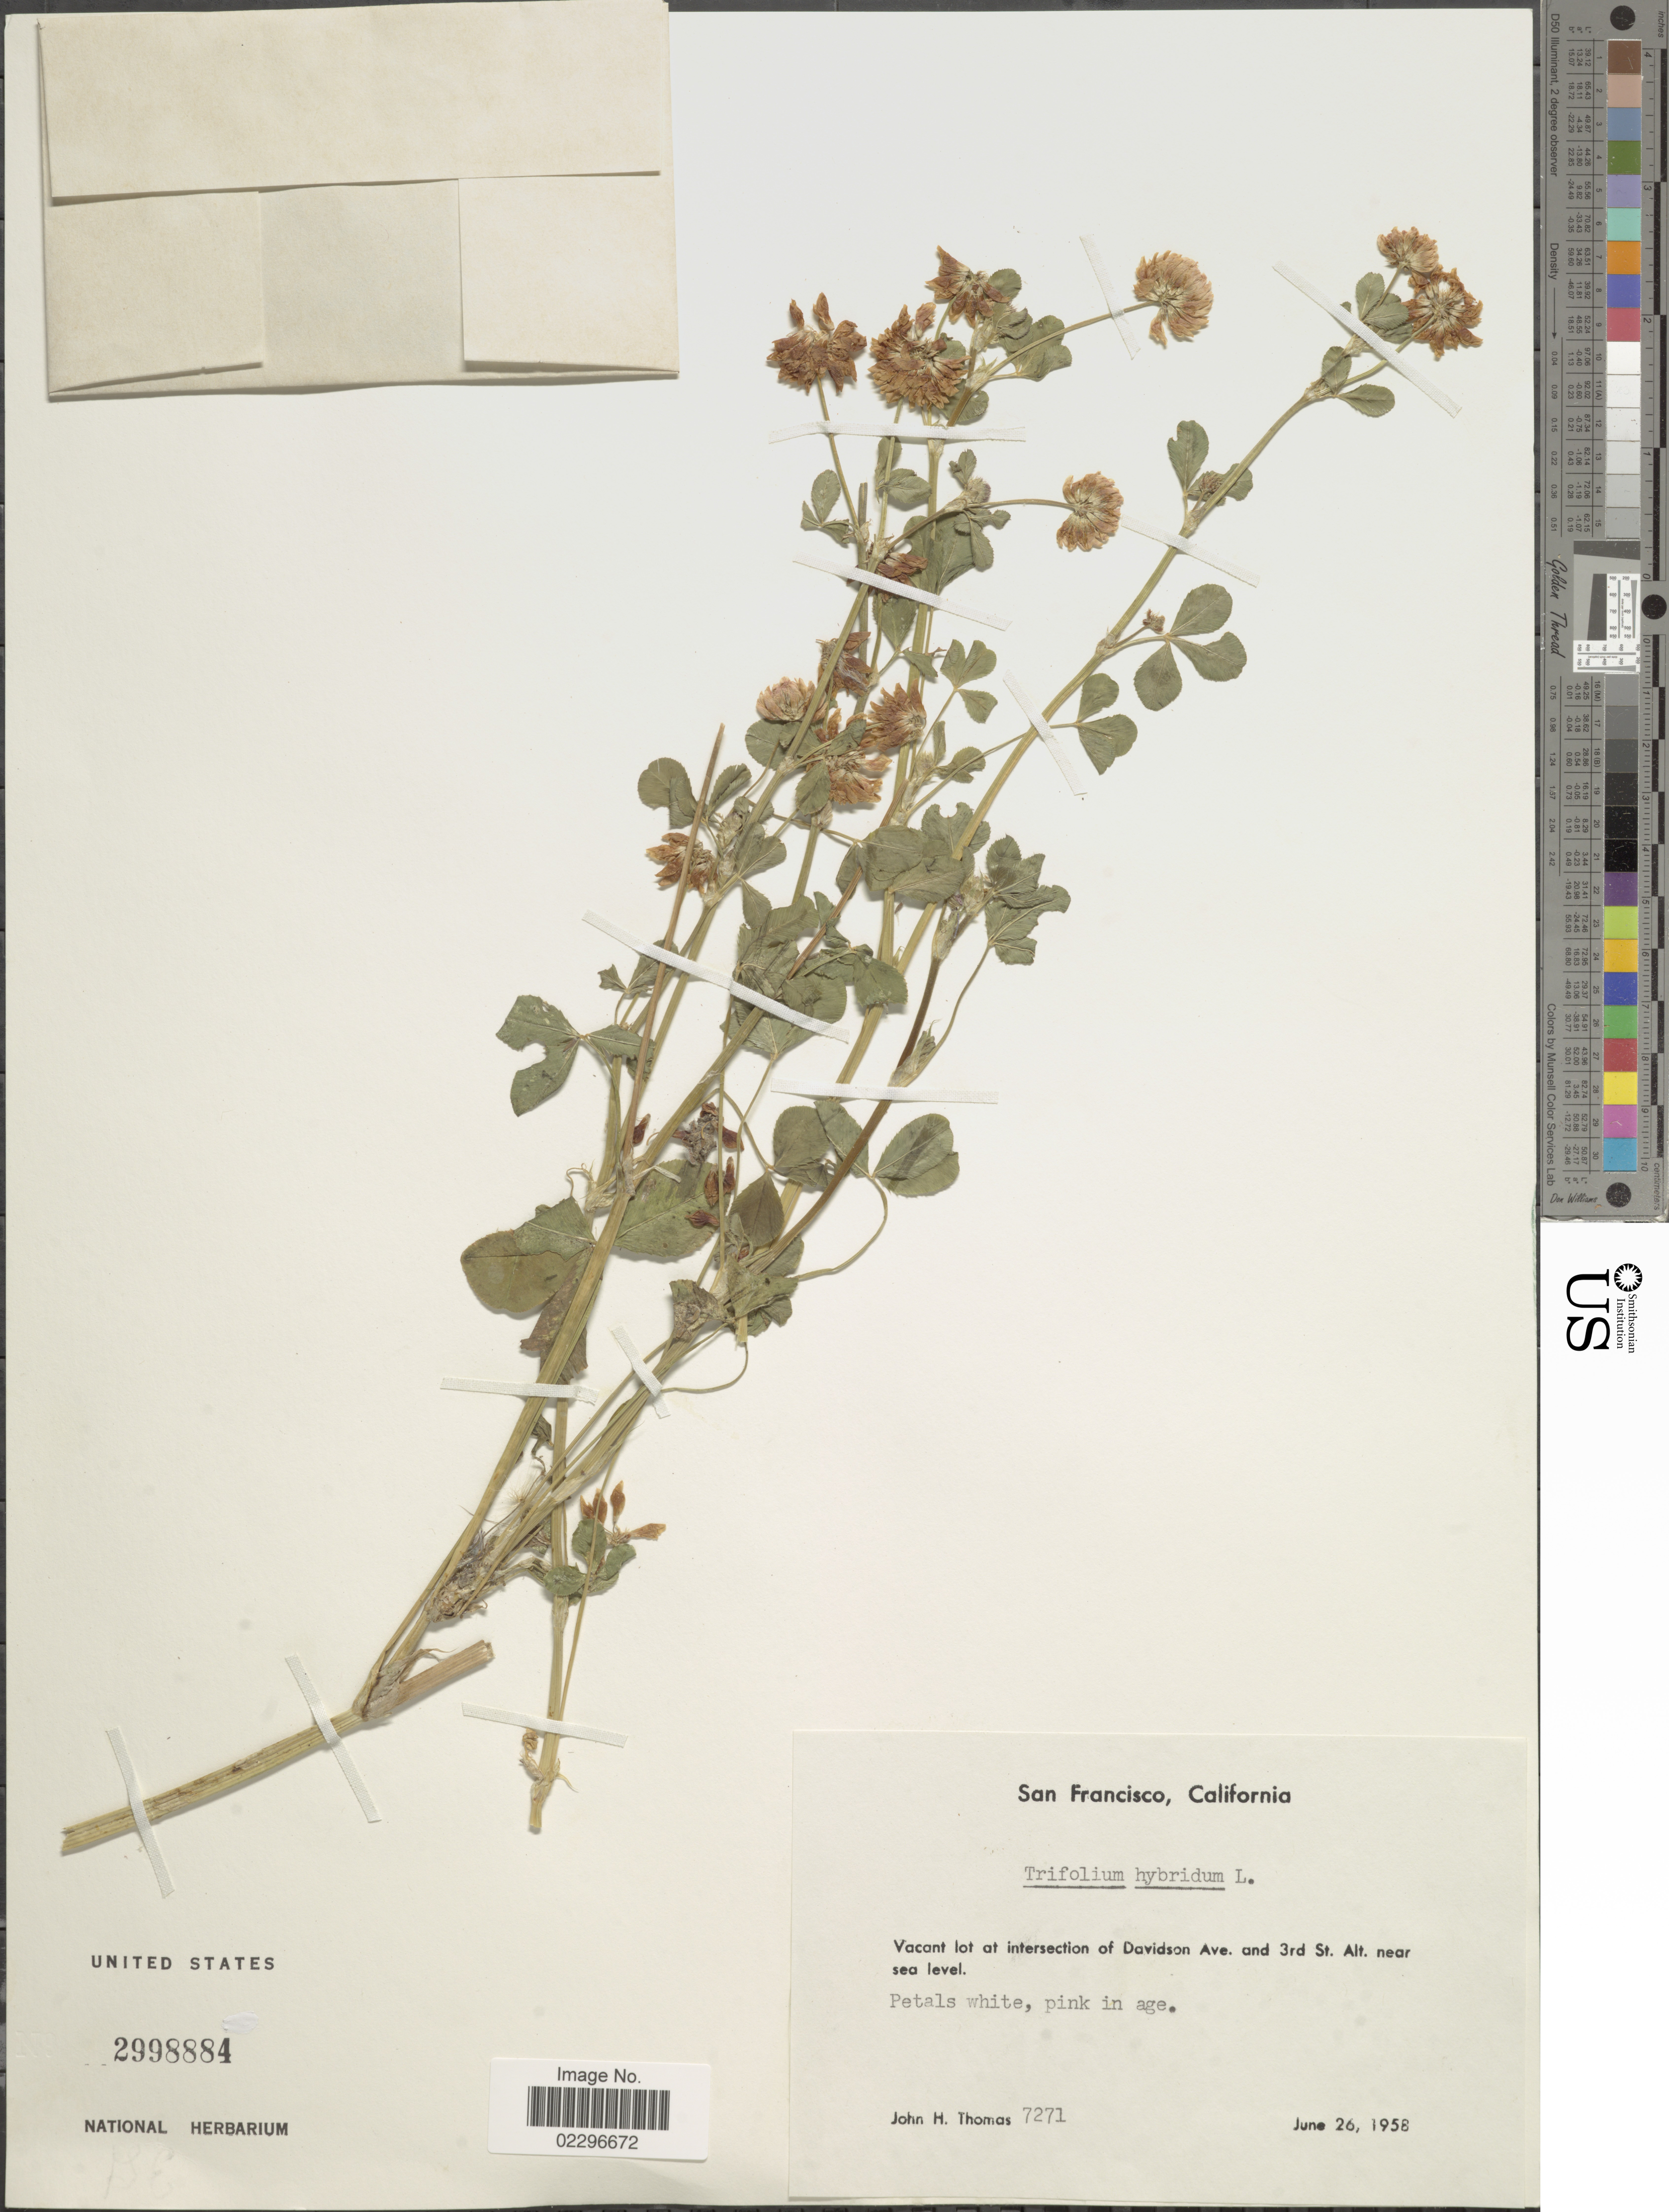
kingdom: Plantae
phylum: Tracheophyta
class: Magnoliopsida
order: Fabales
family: Fabaceae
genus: Trifolium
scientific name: Trifolium hybridum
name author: L.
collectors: J. H. Thomas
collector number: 7271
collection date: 1958-06-26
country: United States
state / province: California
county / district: San Francisco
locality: San Francisco. Cacant lot at intersection of Davidson Ave. and 3rd St.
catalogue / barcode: US 2998884